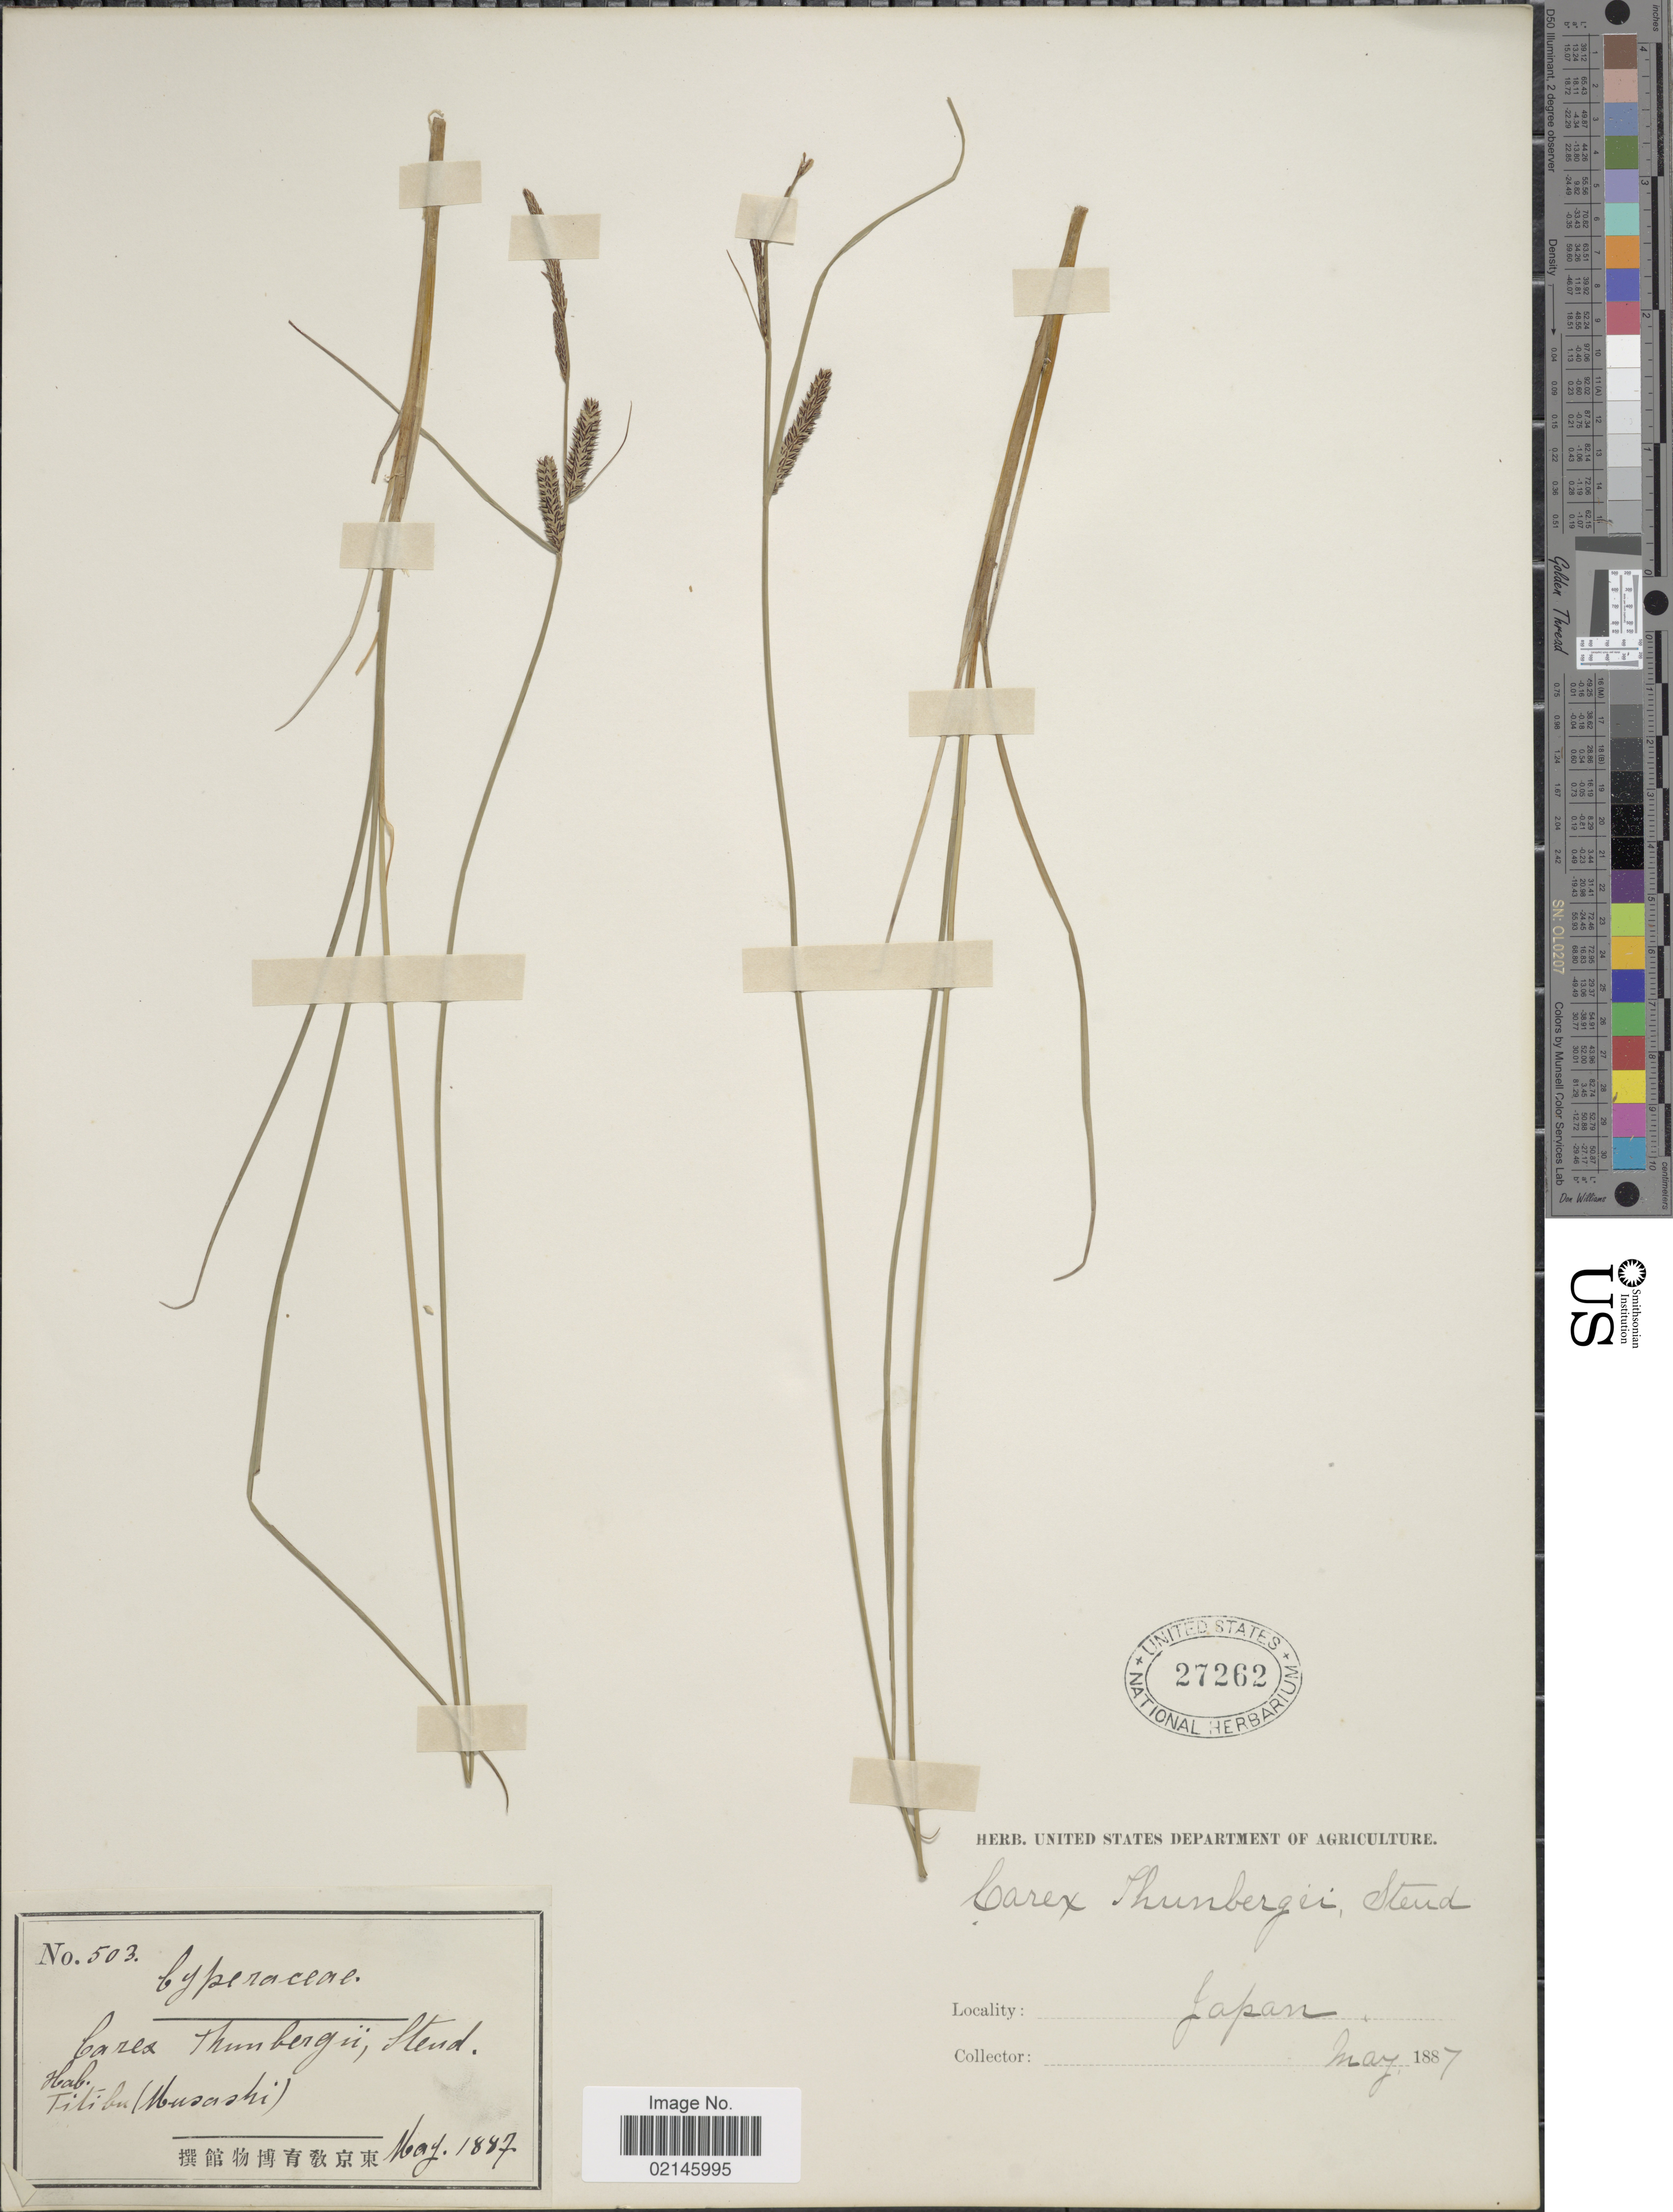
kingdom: Plantae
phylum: Tracheophyta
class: Liliopsida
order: Poales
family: Cyperaceae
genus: Carex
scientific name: Carex thunbergii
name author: Steud.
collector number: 503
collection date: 1887-05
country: Japan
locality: Titibu (Musashi)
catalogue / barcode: US 27262